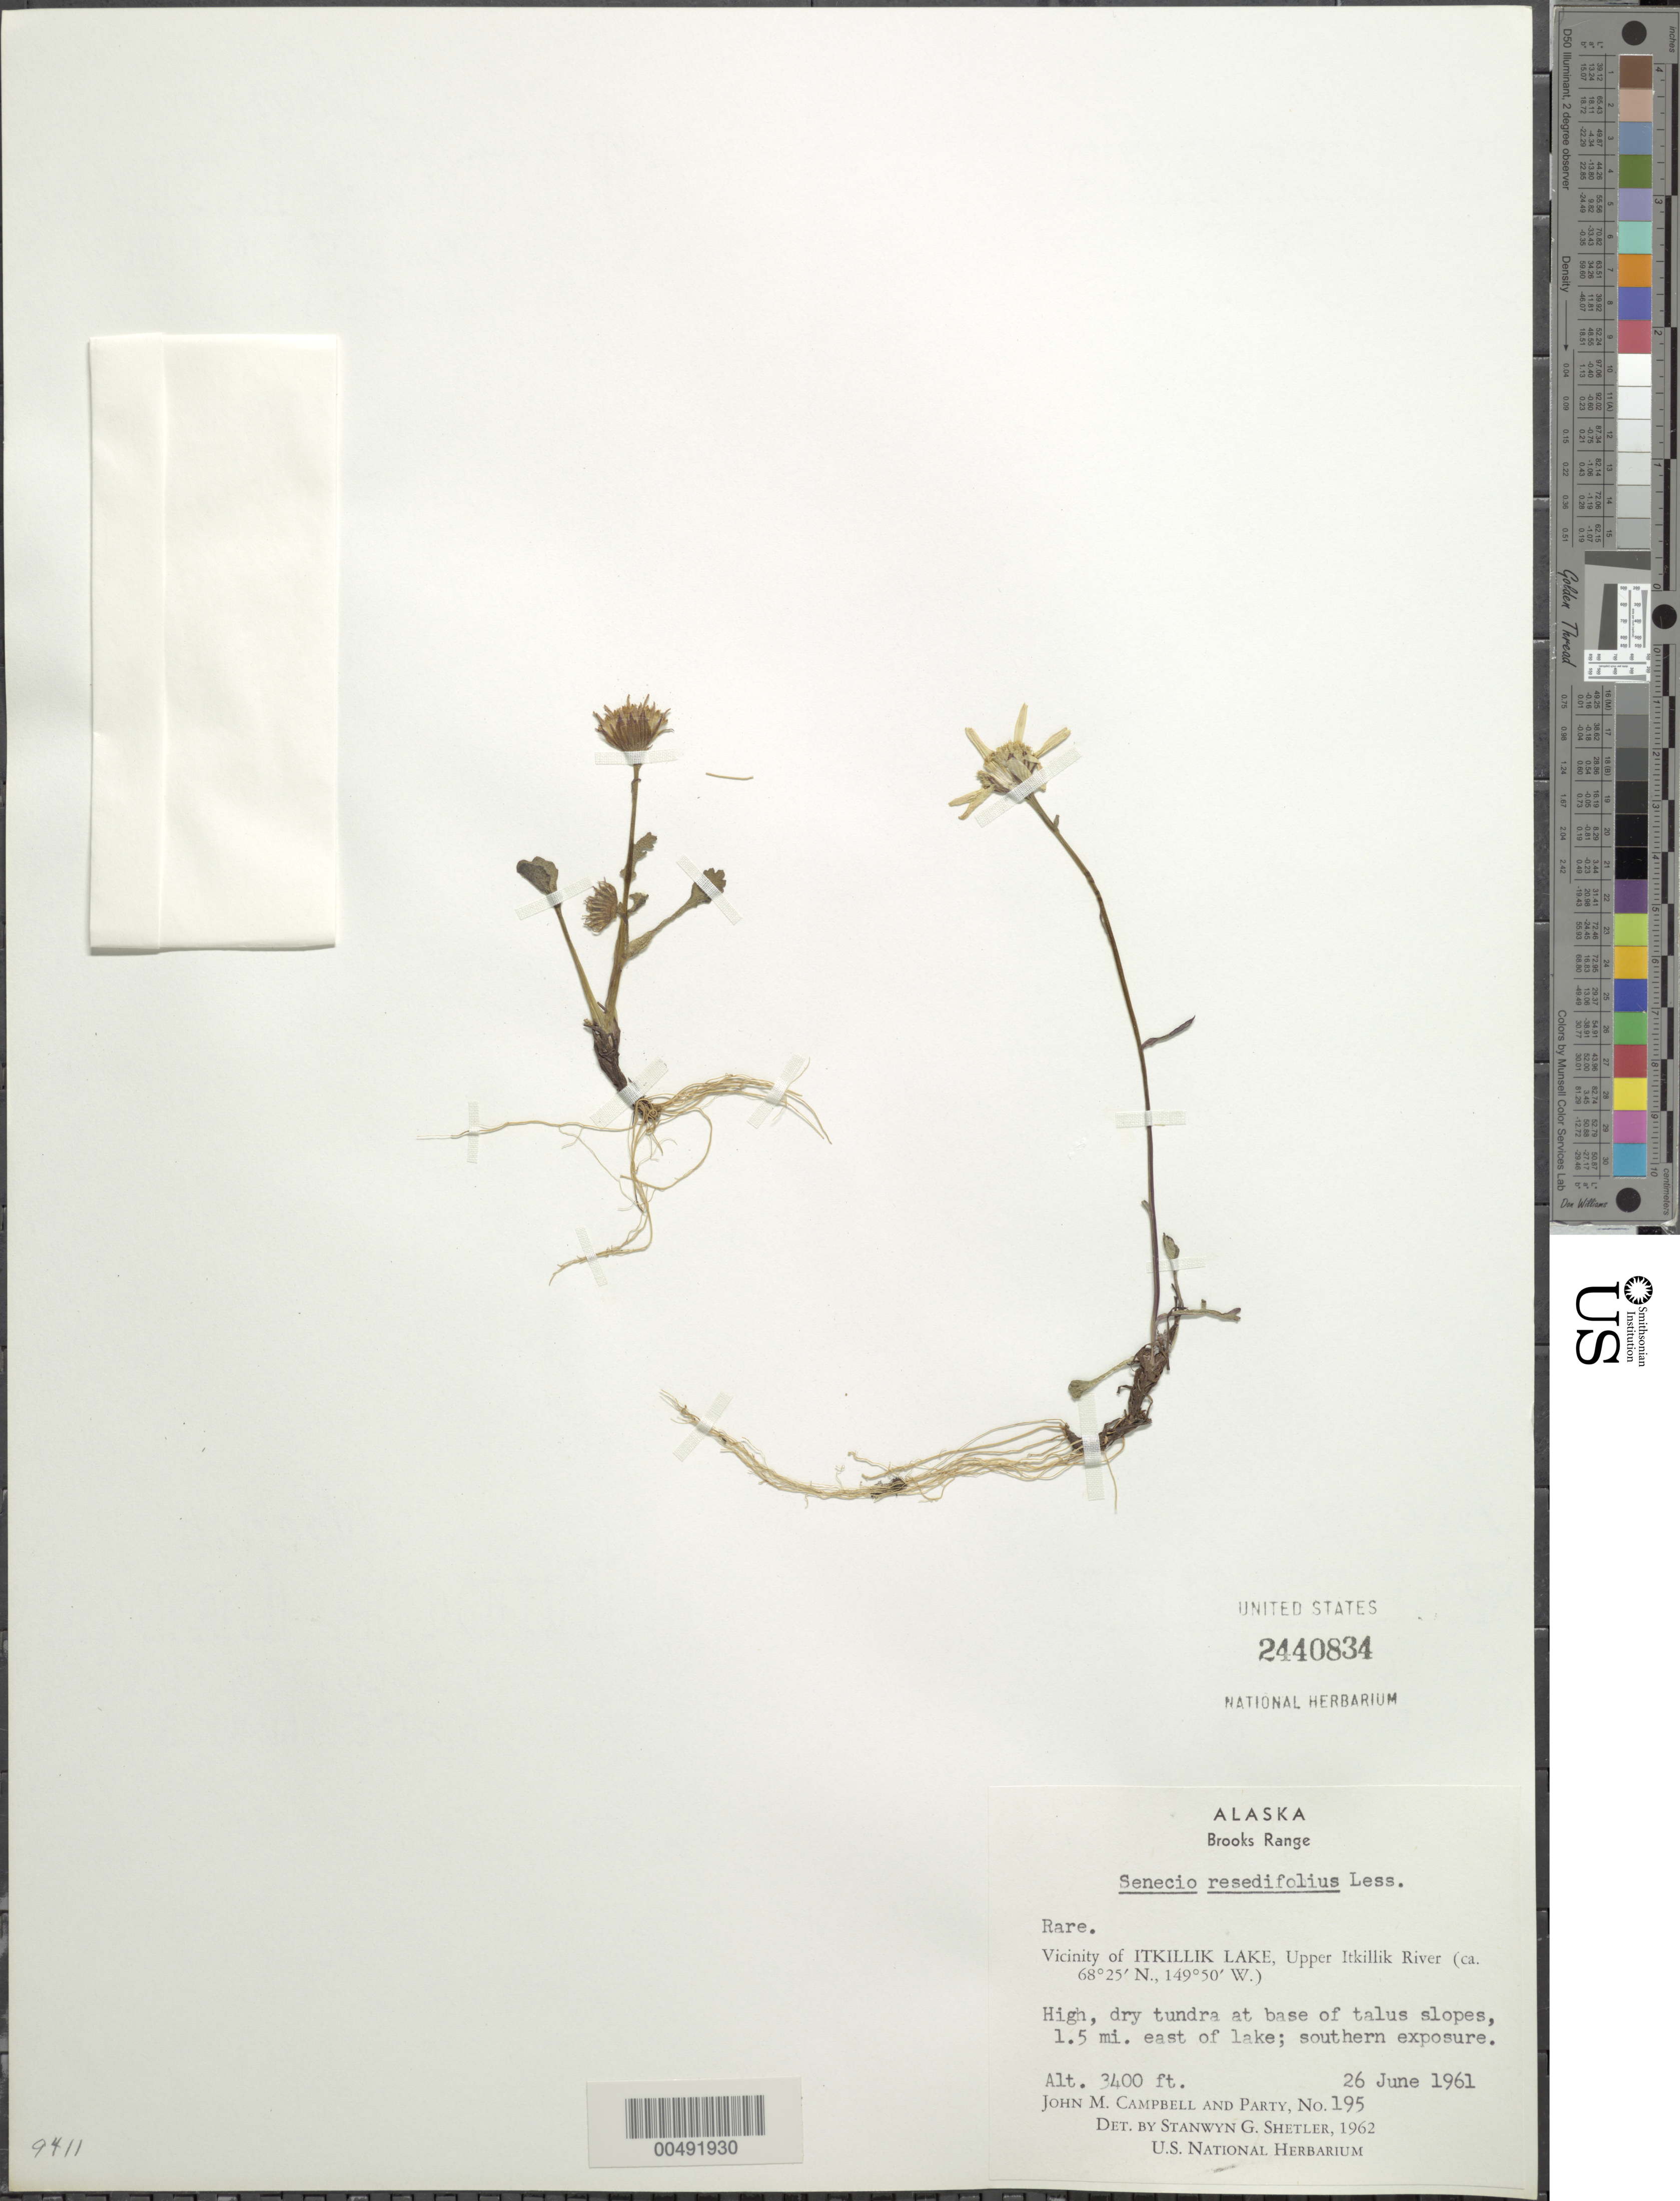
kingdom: Plantae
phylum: Tracheophyta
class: Magnoliopsida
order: Asterales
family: Asteraceae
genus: Packera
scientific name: Packera heterophylla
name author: (Fisch.) E. Wiebe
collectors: J. M. Campbell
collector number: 195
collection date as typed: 26 Jun 1961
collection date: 1961-06-26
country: United States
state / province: Alaska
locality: Brooks Range, Upper Itkillik River, 1.5 mi. E of Itkillik Lake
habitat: high, dry tundra at base of talus slopes, southern exposure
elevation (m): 1036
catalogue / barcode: US 2440834